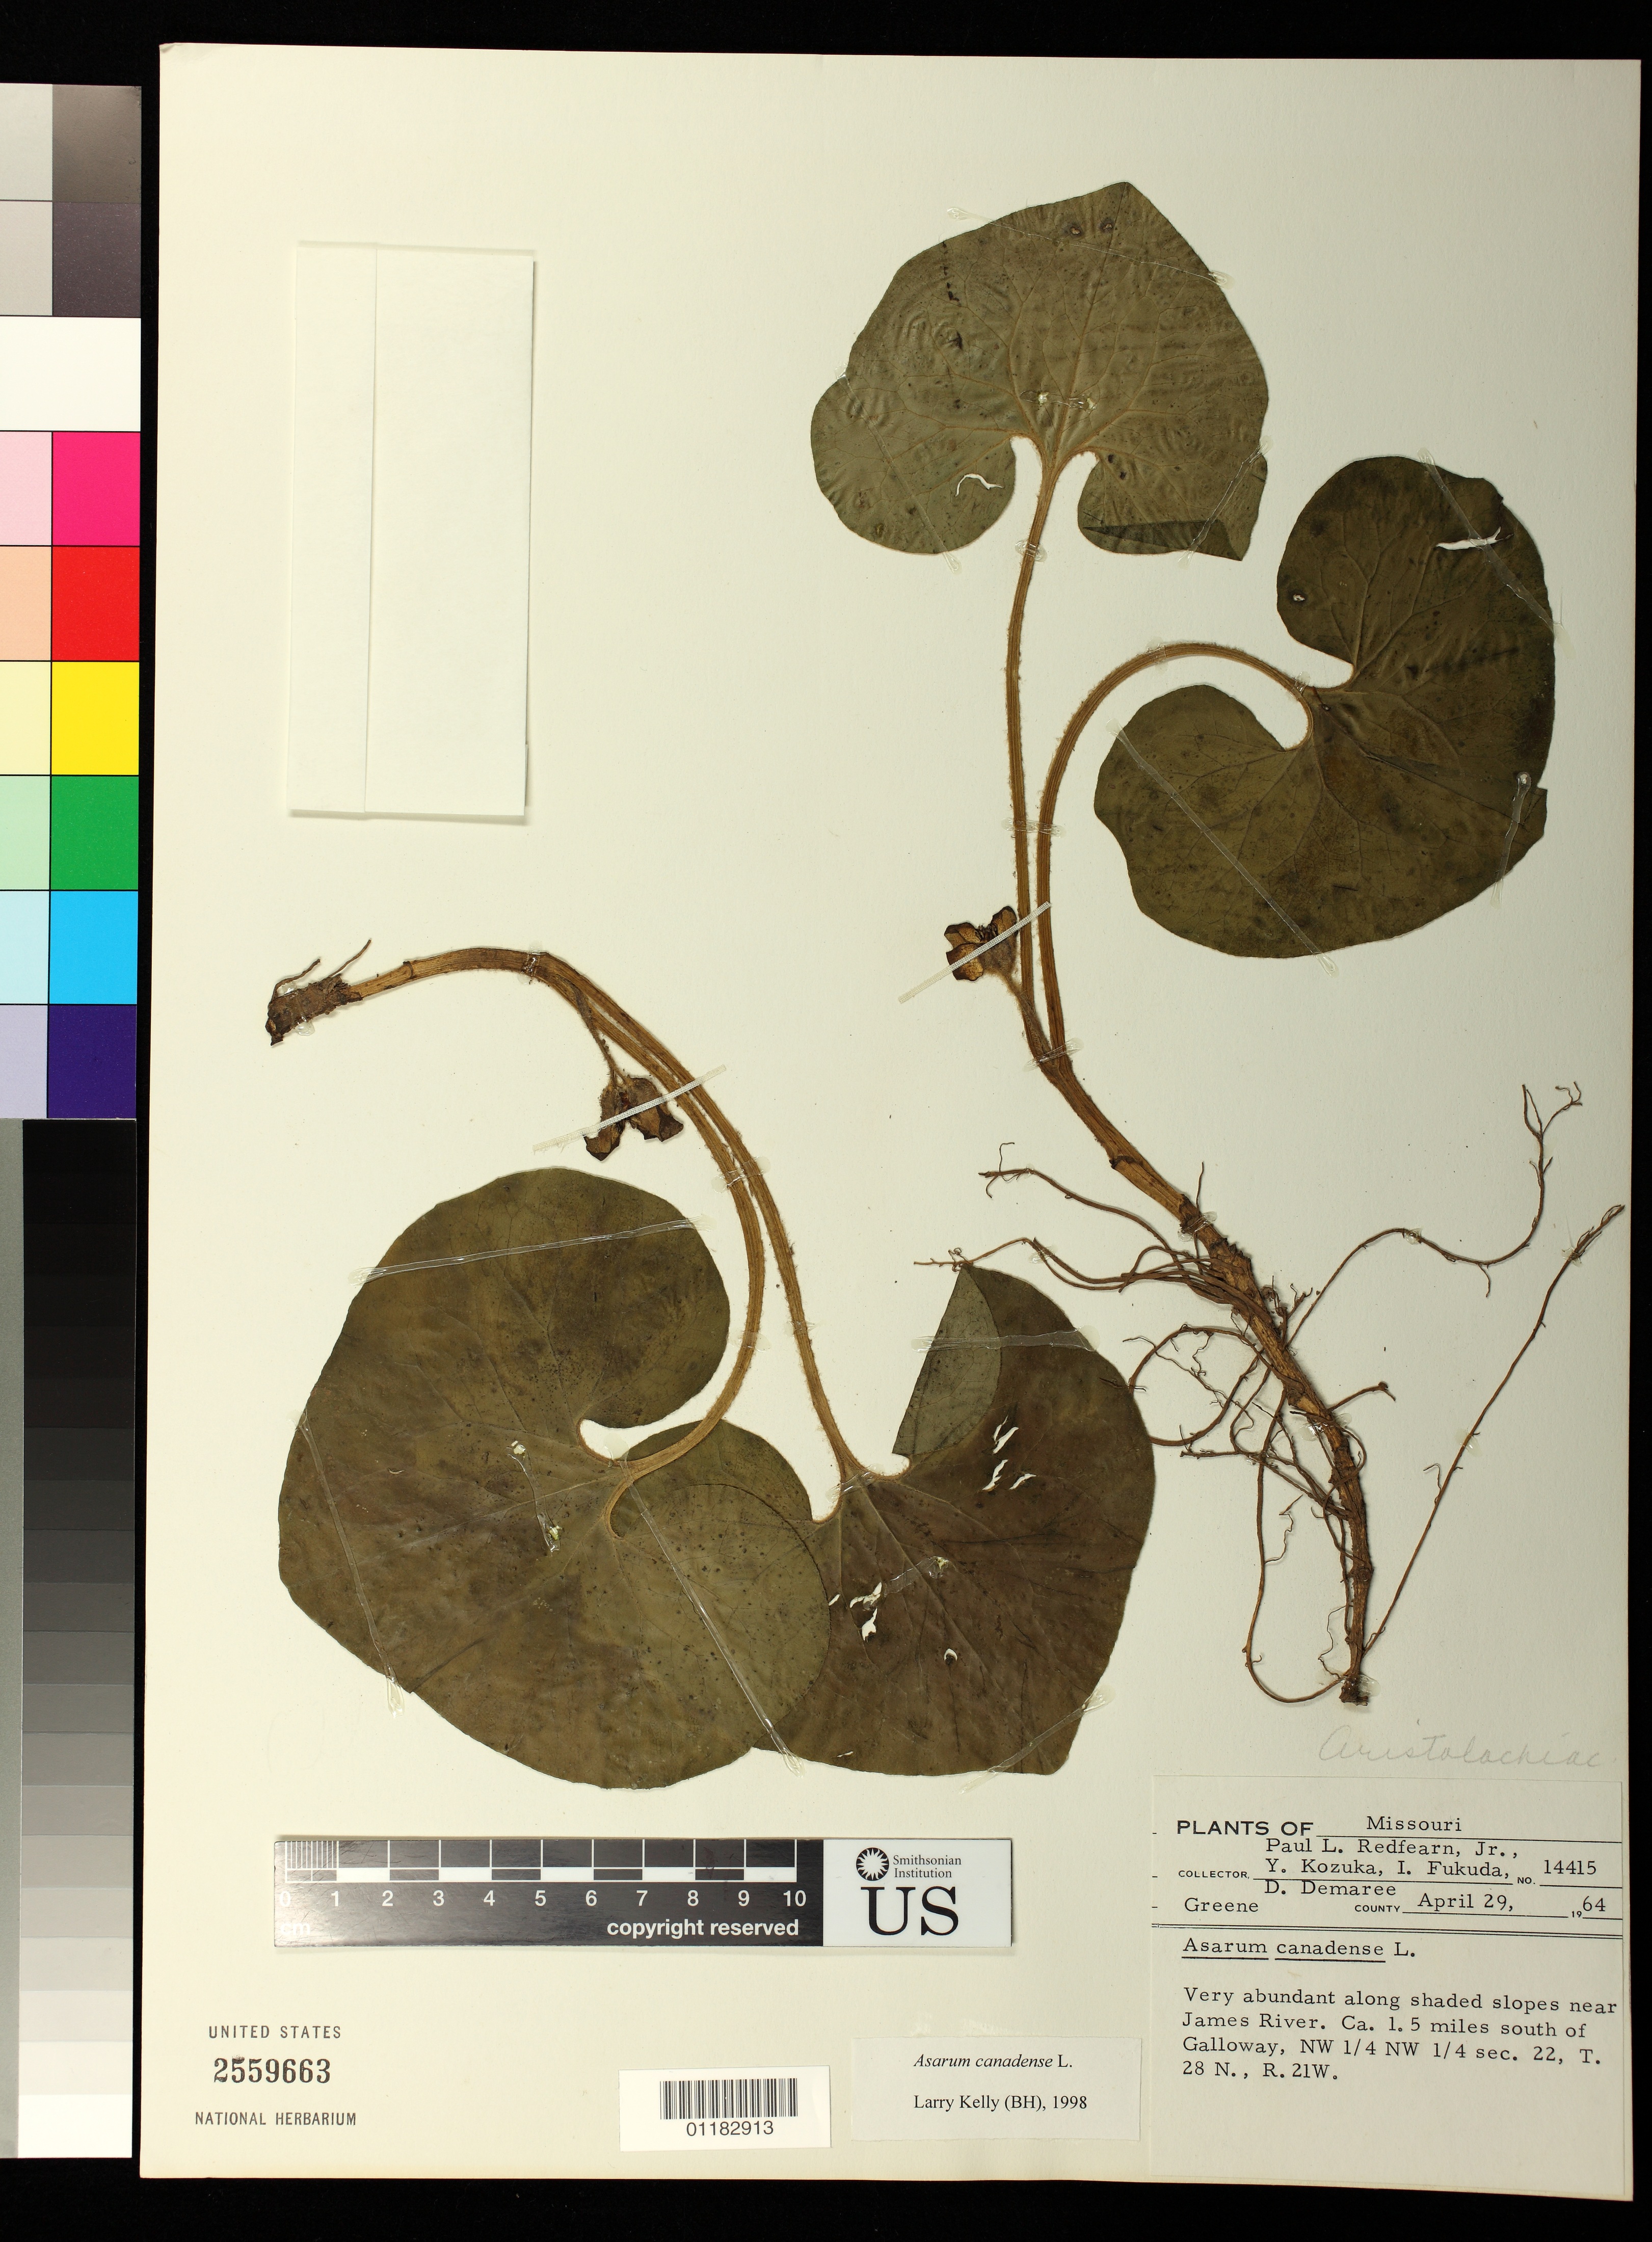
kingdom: Plantae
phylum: Tracheophyta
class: Magnoliopsida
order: Piperales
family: Aristolochiaceae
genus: Asarum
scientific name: Asarum canadense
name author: L.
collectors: P. L. Redfearn Jr., Y. Kozuka, I. Fukuda & D. Demaree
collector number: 14415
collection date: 1964-04-29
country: United States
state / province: Missouri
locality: Shaded slopes near James River. Ca. 1.5 miles south of Galloway, NW 1/4 sec. 22, T. 28 N., R.21W.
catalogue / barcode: US 2559663